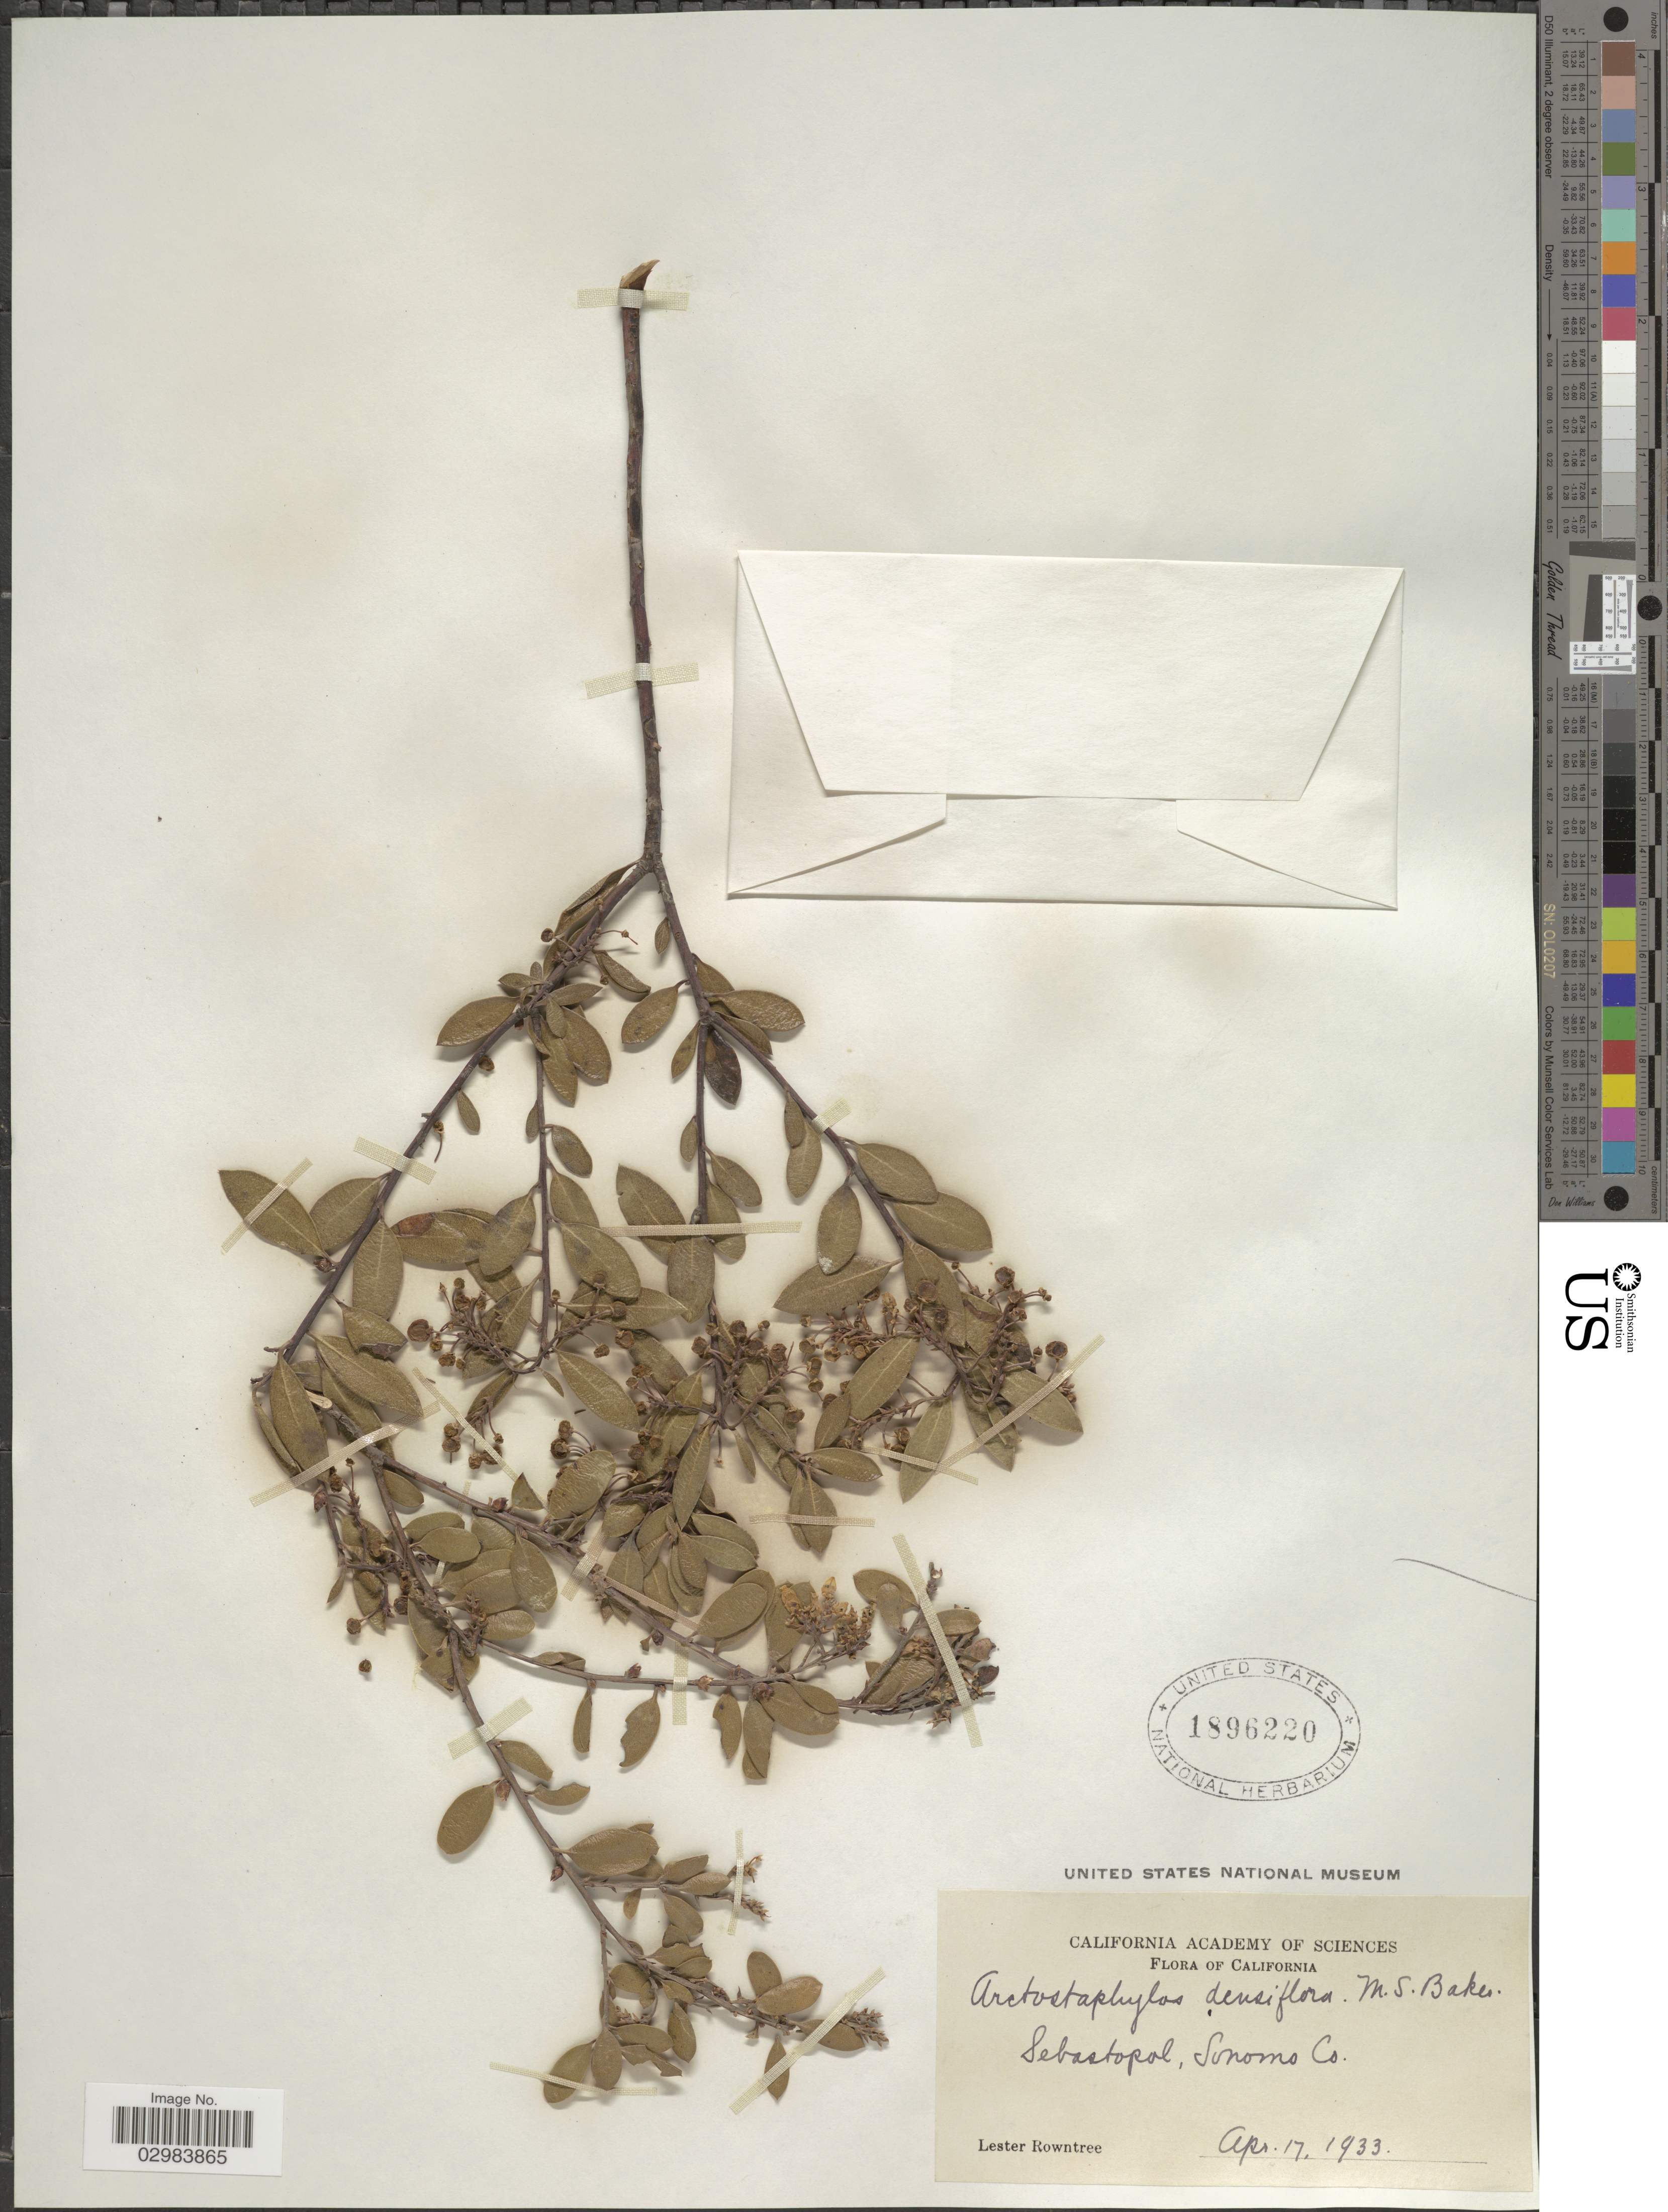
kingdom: Plantae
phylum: Tracheophyta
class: Magnoliopsida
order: Ericales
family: Ericaceae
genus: Arctostaphylos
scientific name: Arctostaphylos densiflora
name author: M.S. Baker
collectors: L. Rowntree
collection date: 1933-04-17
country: United States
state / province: California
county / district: Sonoma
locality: Sebastopal, Sonoma Co.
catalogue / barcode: US 1896220